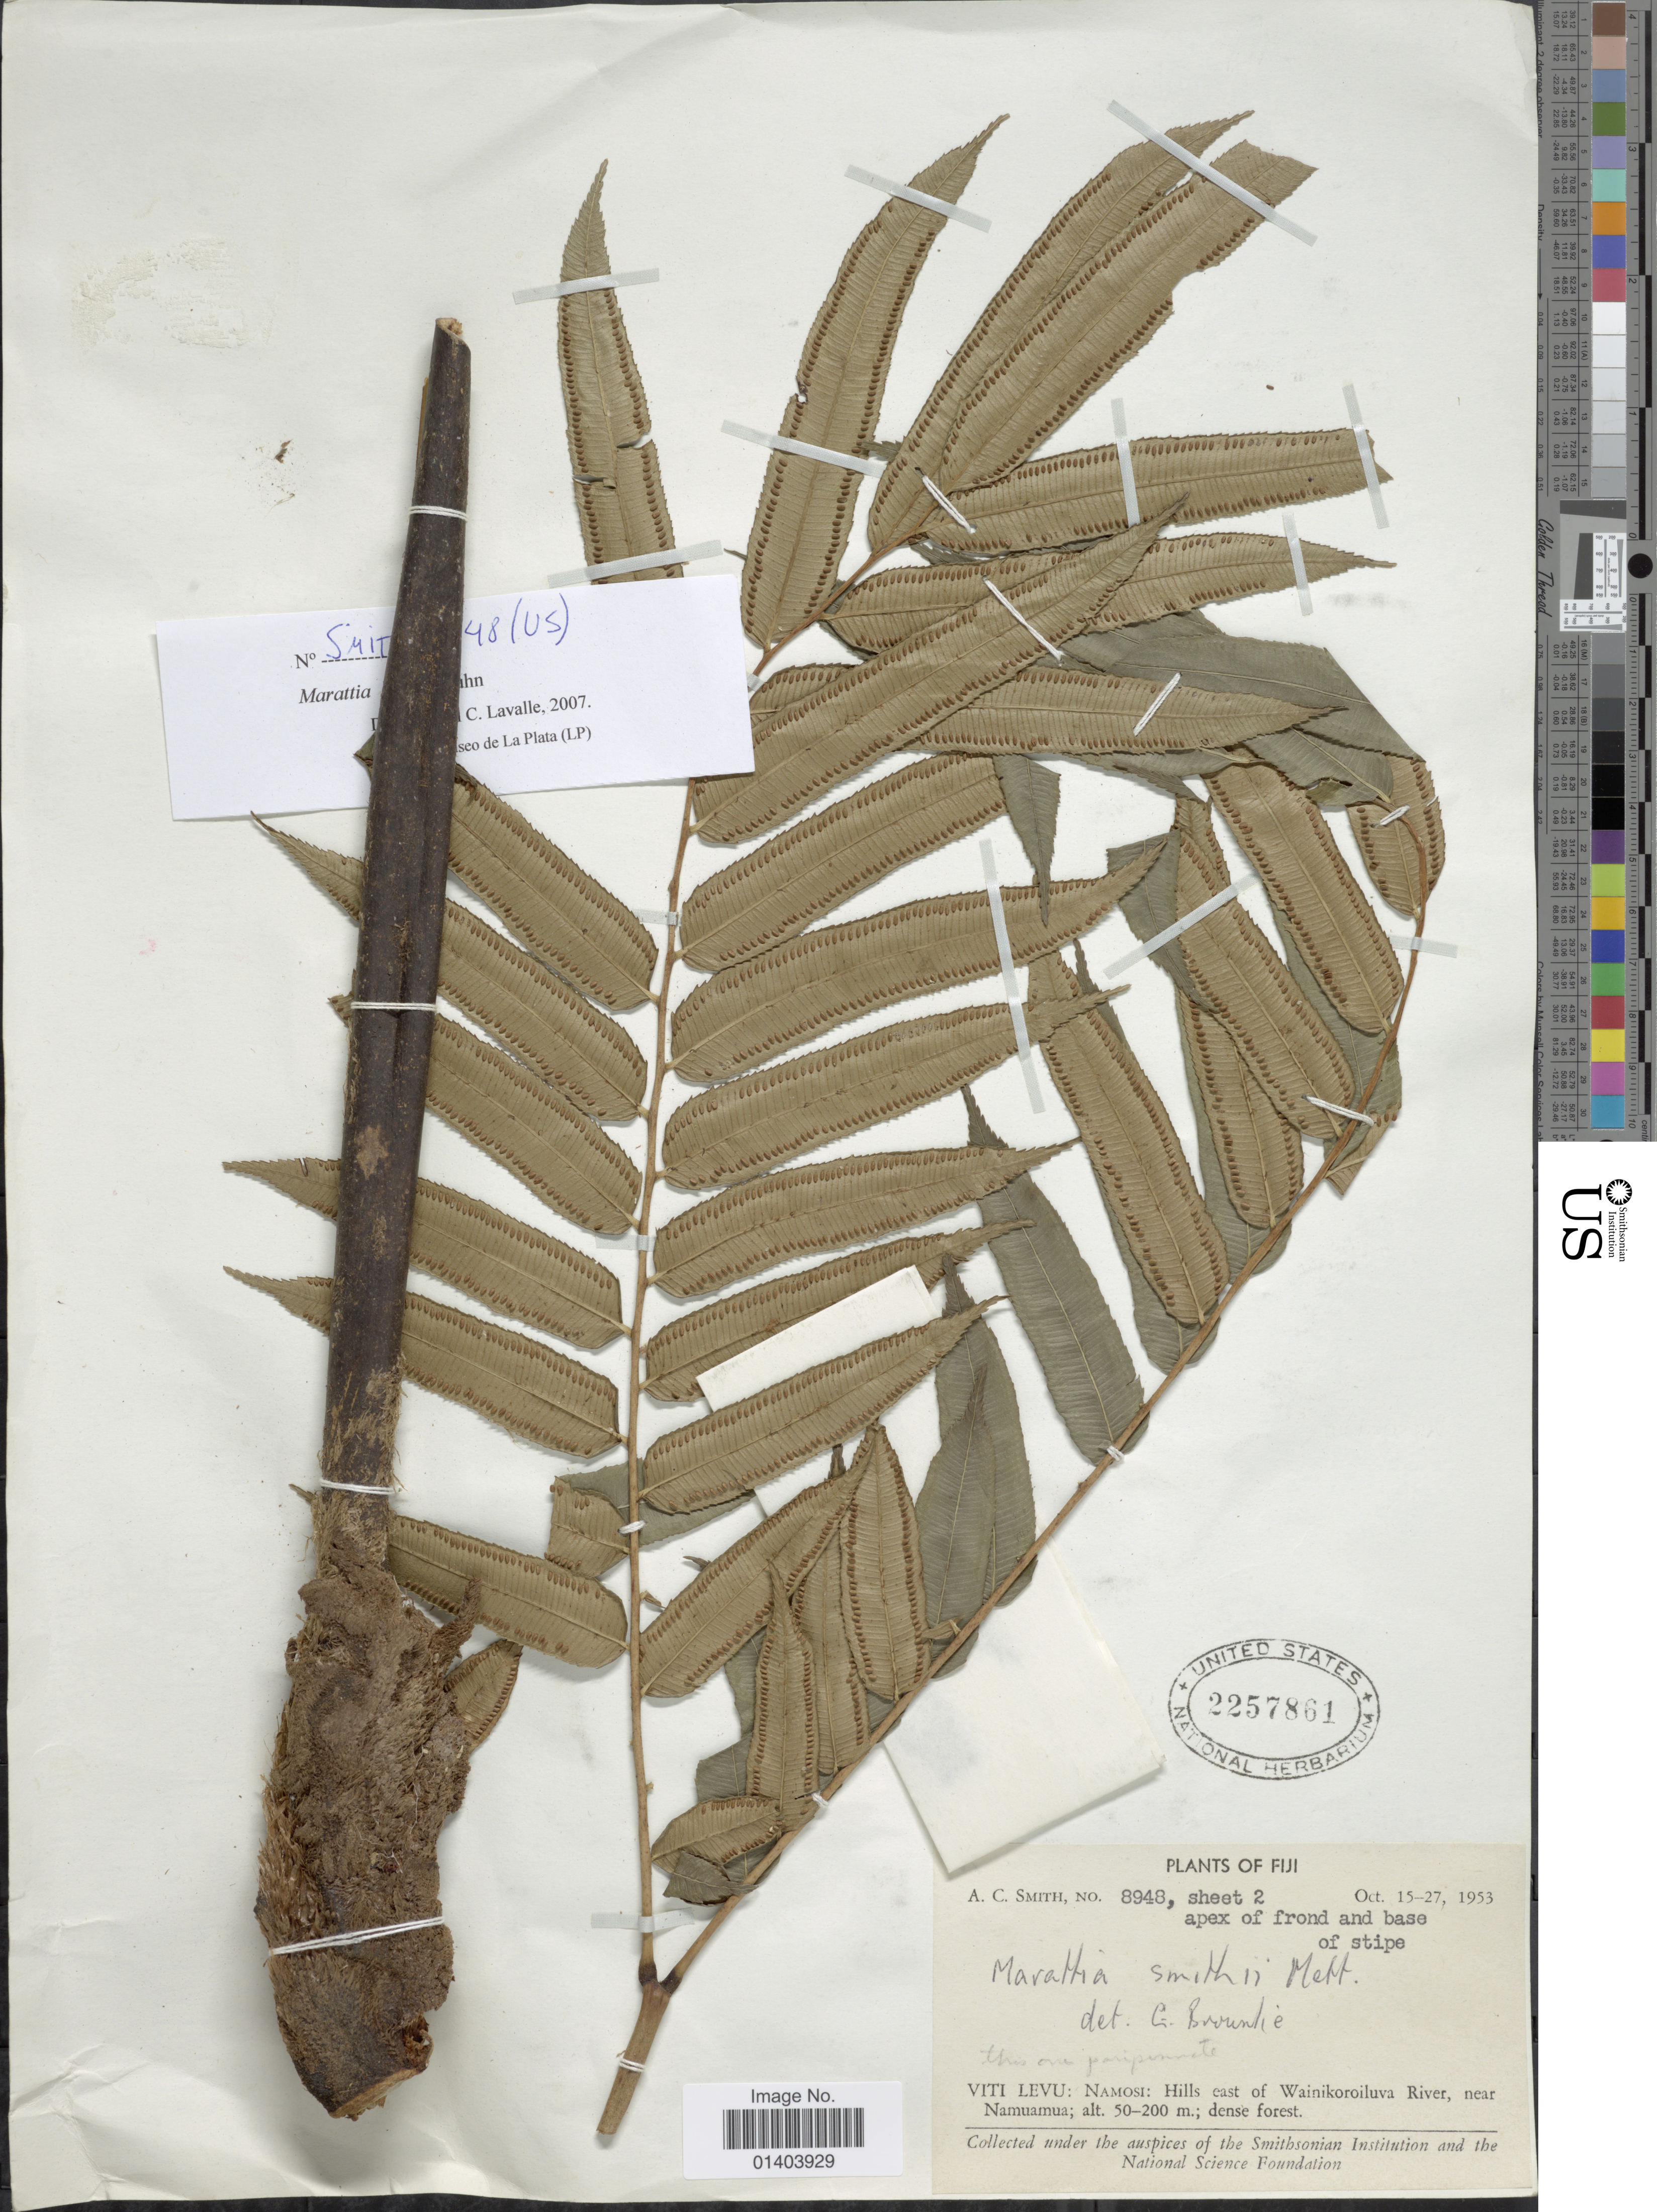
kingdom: Plantae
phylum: Tracheophyta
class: Polypodiopsida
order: Marattiales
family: Marattiaceae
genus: Ptisana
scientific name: Ptisana smithii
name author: (Mett. ex Kuhn) Murdock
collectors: A. C. Smith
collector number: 8948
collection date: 1953-10-15/1953-10-27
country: Fiji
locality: Viti Levu: namosi: Hills east of Wainikoroluva River, near Namuamua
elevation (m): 50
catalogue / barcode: US 2257861